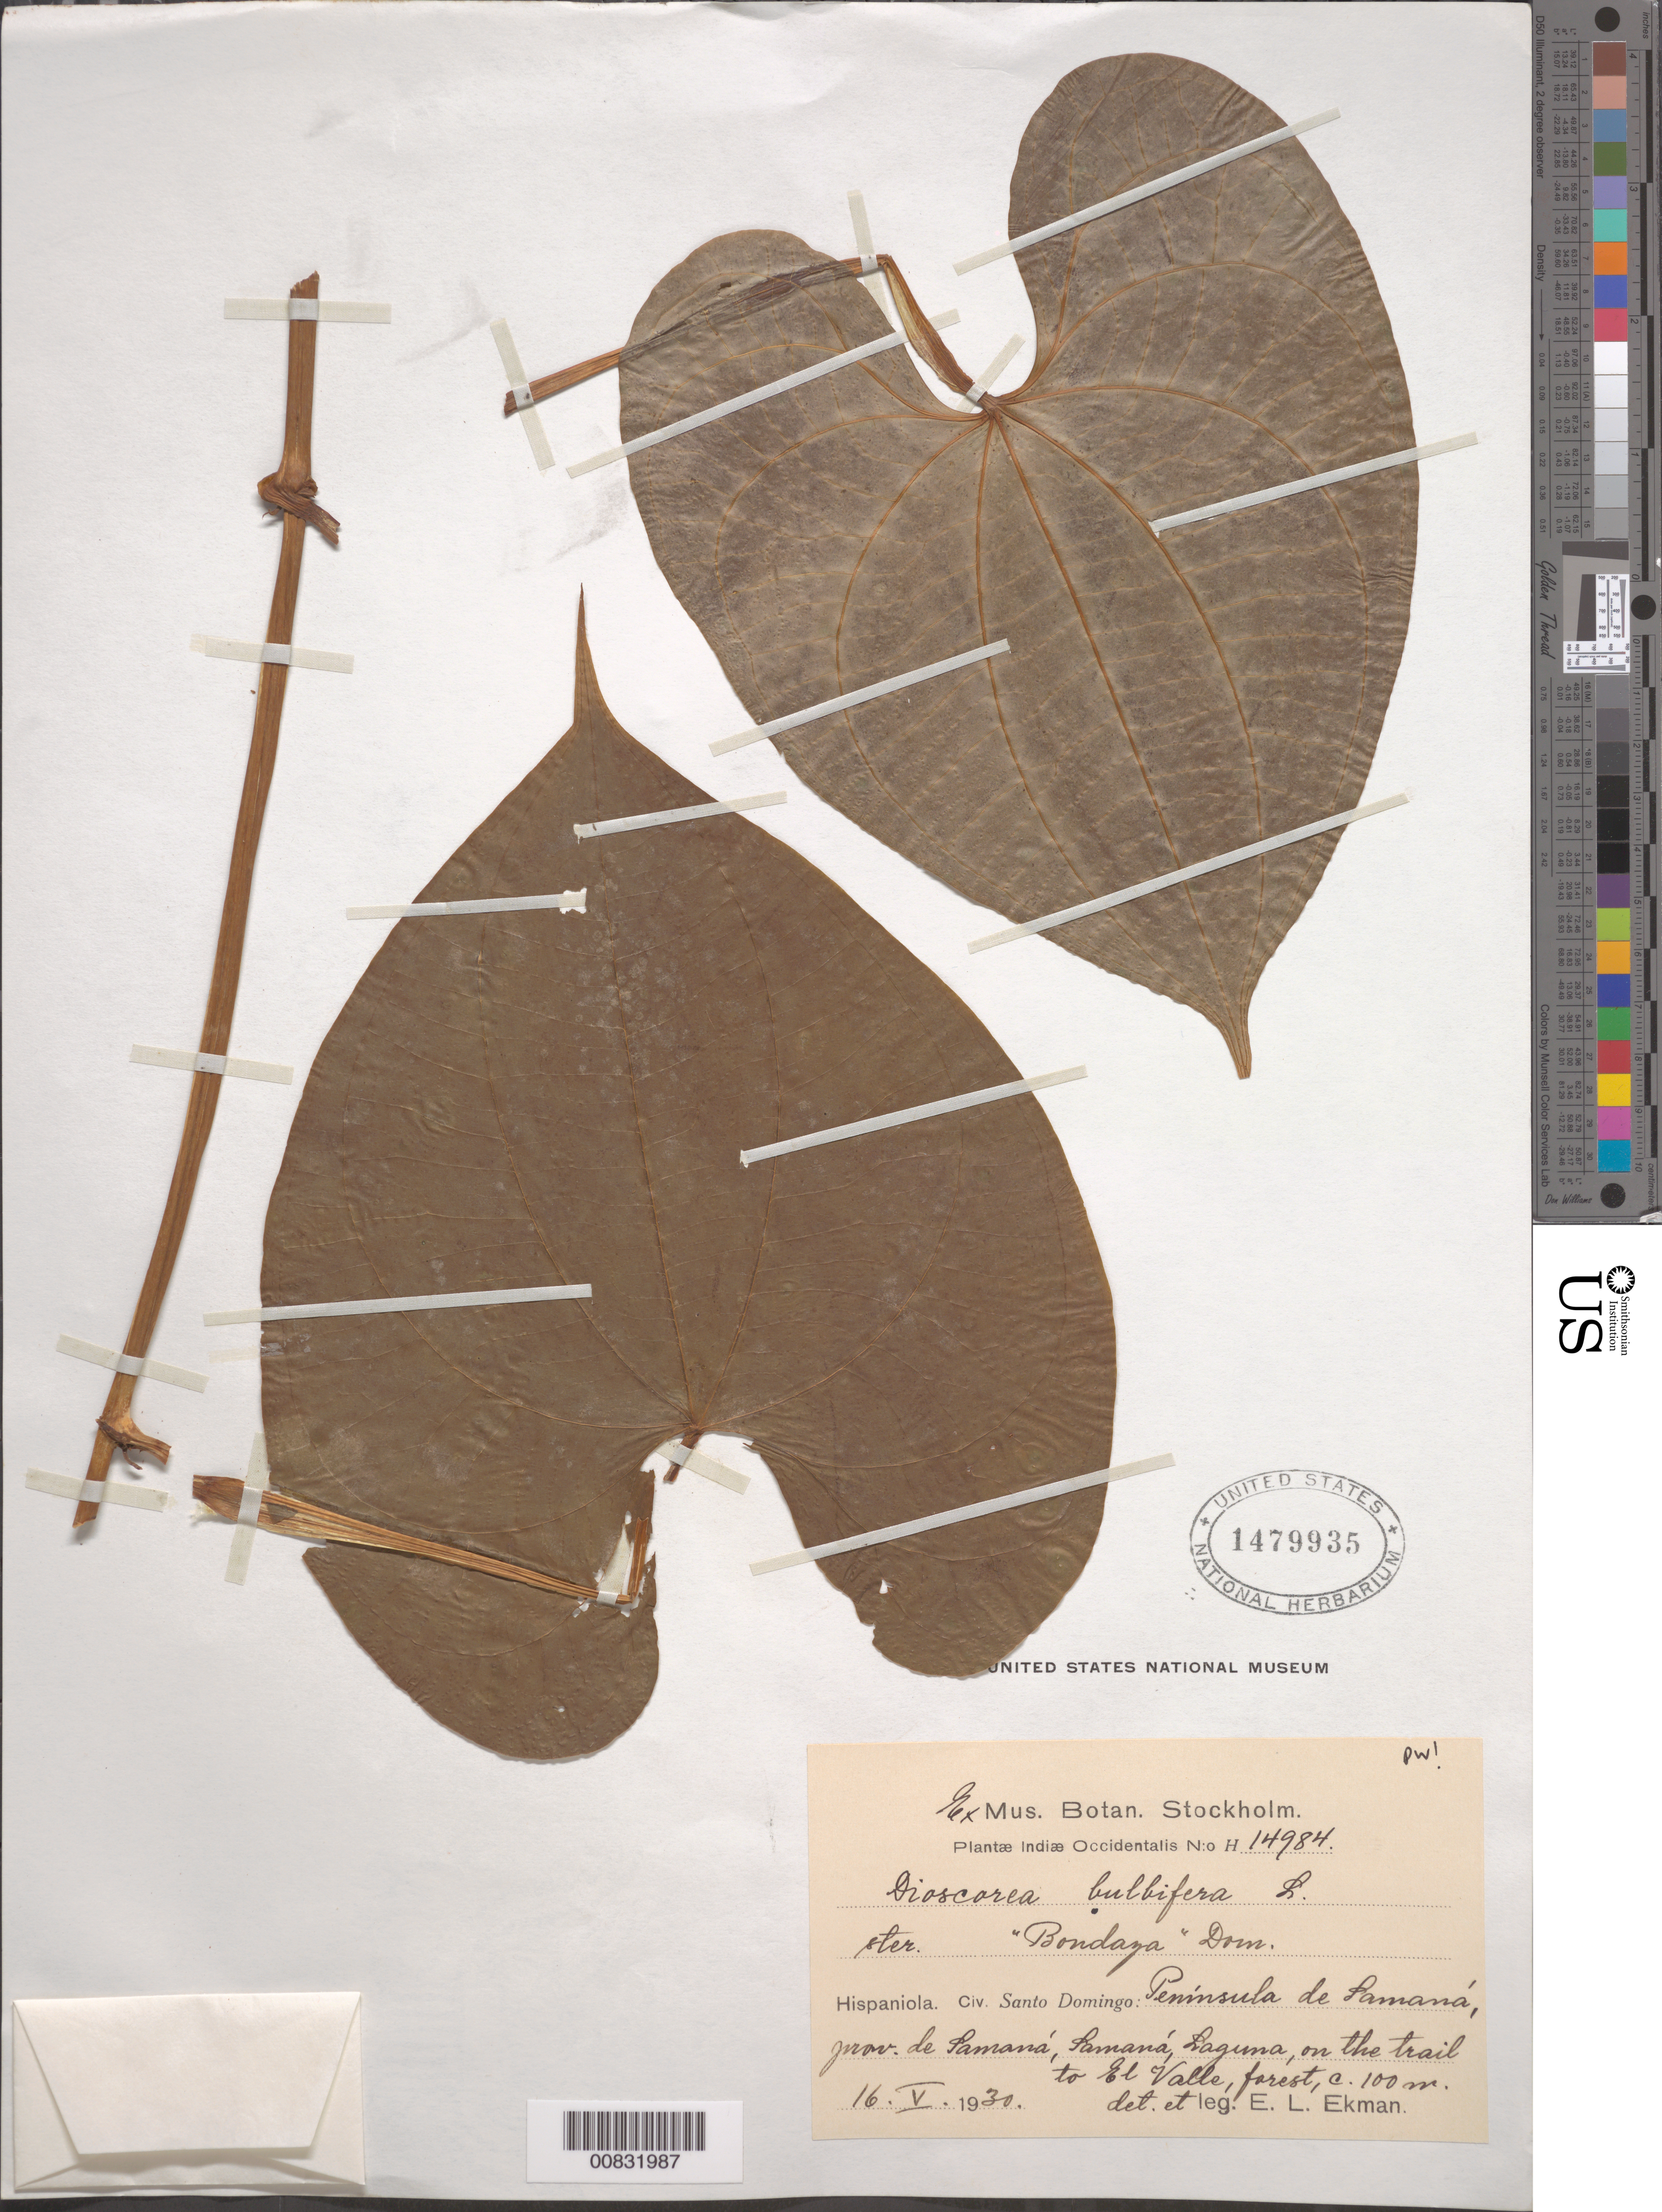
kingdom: Plantae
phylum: Tracheophyta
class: Liliopsida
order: Dioscoreales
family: Dioscoreaceae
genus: Dioscorea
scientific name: Dioscorea bulbifera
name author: L.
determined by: Ekman, E. L.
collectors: E. L. Ekman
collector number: H 14984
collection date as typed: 16 May 1930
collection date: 1930-05-16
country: Dominican Republic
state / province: Samana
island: Hispaniola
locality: Península de Samaná, Laguna, on the trail to El Valle.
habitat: Forest.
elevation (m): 100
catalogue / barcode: US 1479935